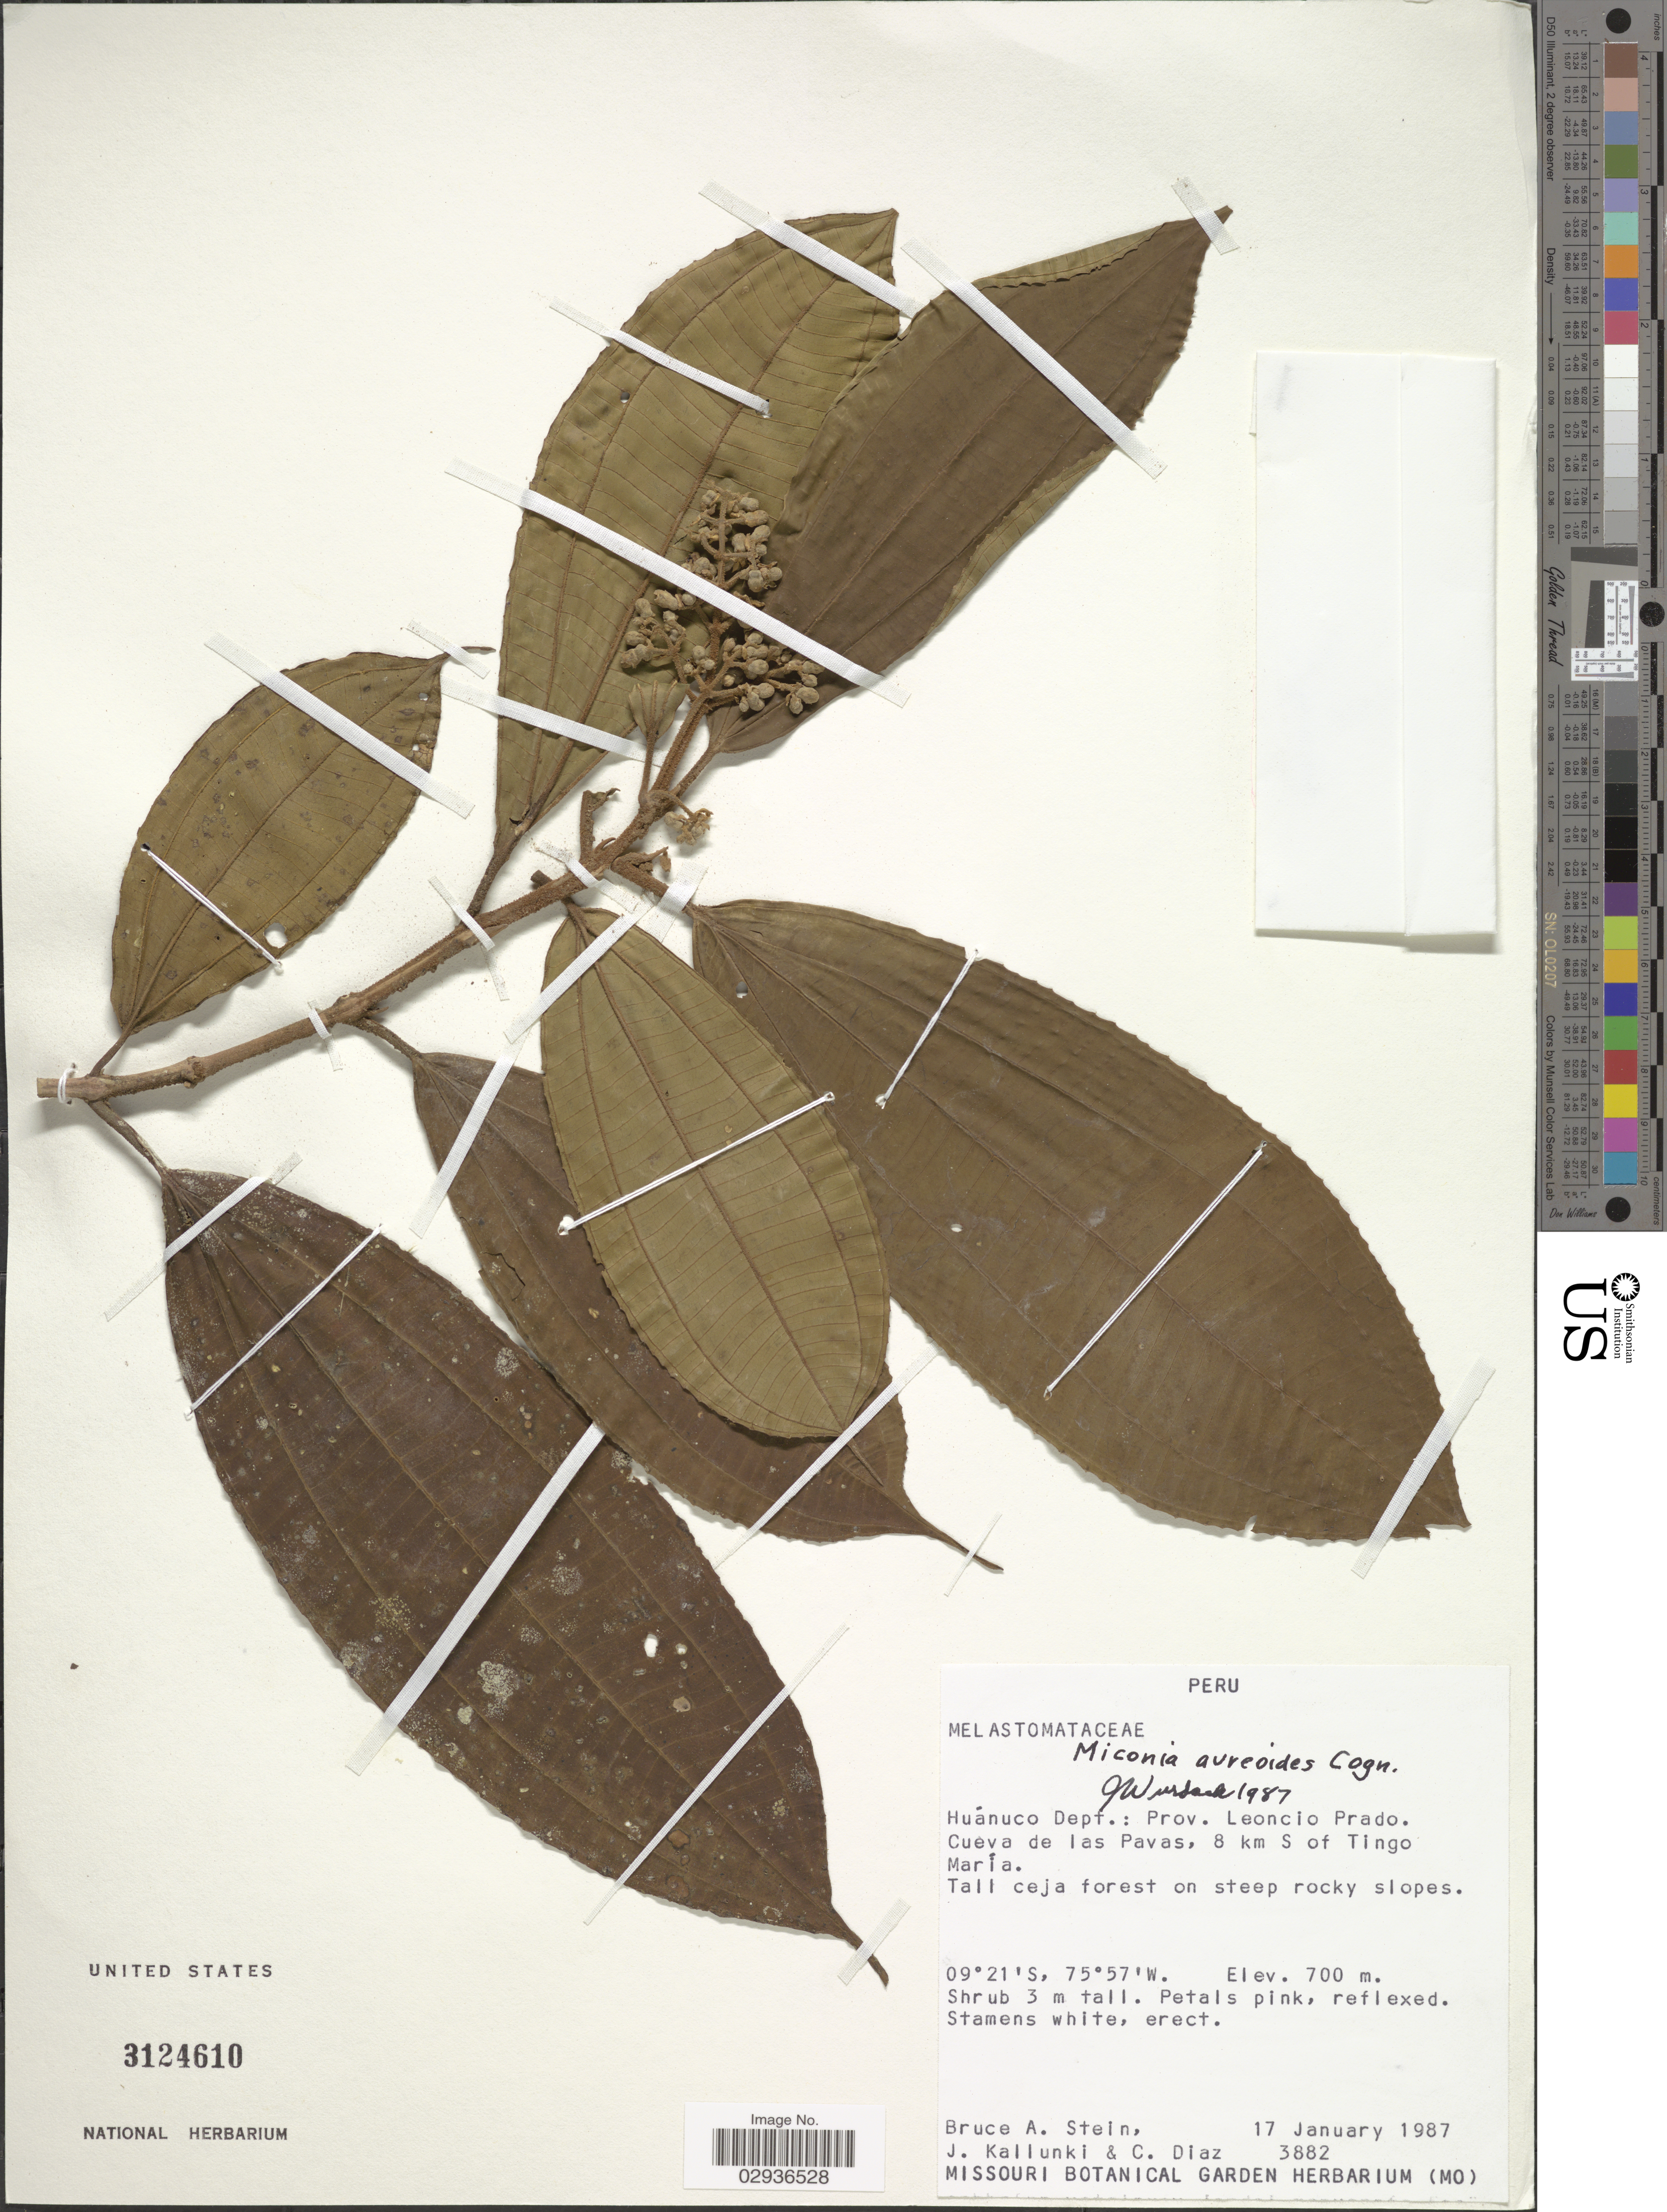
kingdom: Plantae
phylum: Tracheophyta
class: Magnoliopsida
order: Myrtales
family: Melastomataceae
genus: Miconia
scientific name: Miconia aureoides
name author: Cogn.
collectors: B. A. Stein, J. Kallunki & C. Díaz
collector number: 3882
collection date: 1987-01-17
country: Peru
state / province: Huánuco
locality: Huánuco Dept.: Prov. Leoncio Prado. Cuevo de las Pavas, 8 km S of Tingo María.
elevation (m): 700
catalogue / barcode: US 3124610